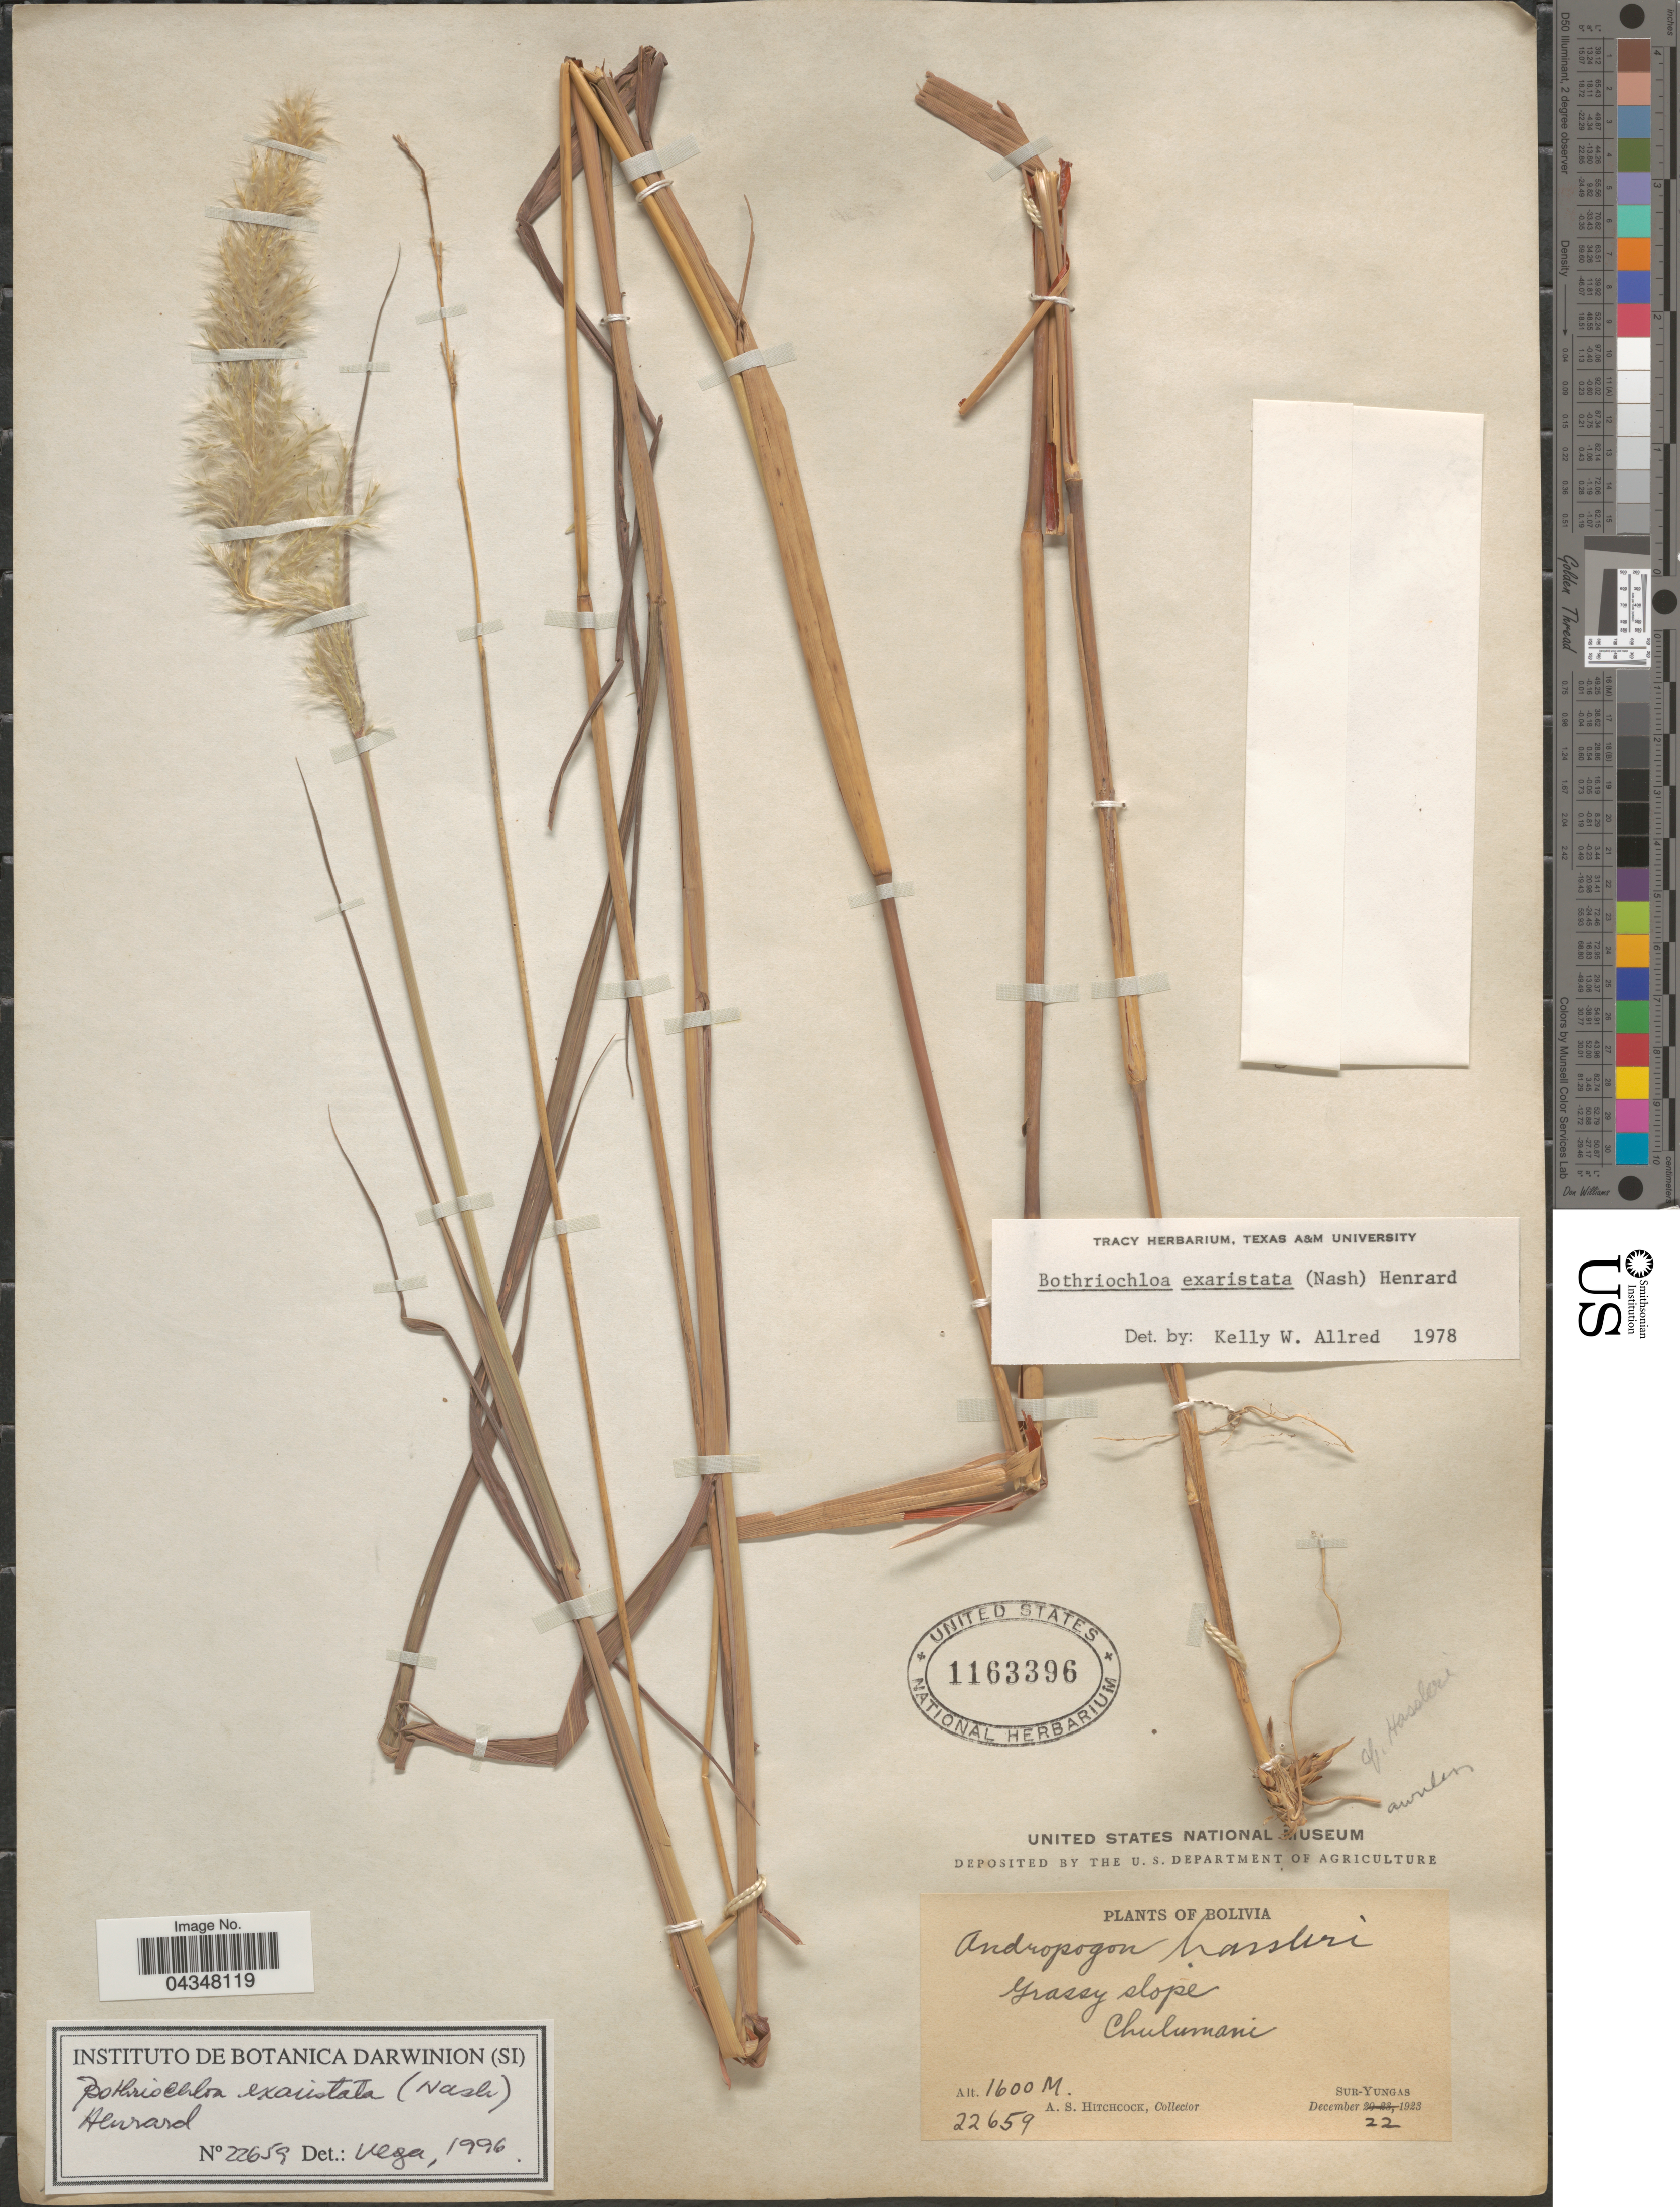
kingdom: Plantae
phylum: Tracheophyta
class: Liliopsida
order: Poales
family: Poaceae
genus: Bothriochloa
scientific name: Bothriochloa exaristata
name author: (Nash) Henr.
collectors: A. S. Hitchcock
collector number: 22659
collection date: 1923-12-22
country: Bolivia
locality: Chulumani. Sur-Yungas.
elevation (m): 1600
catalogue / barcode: US 1163396